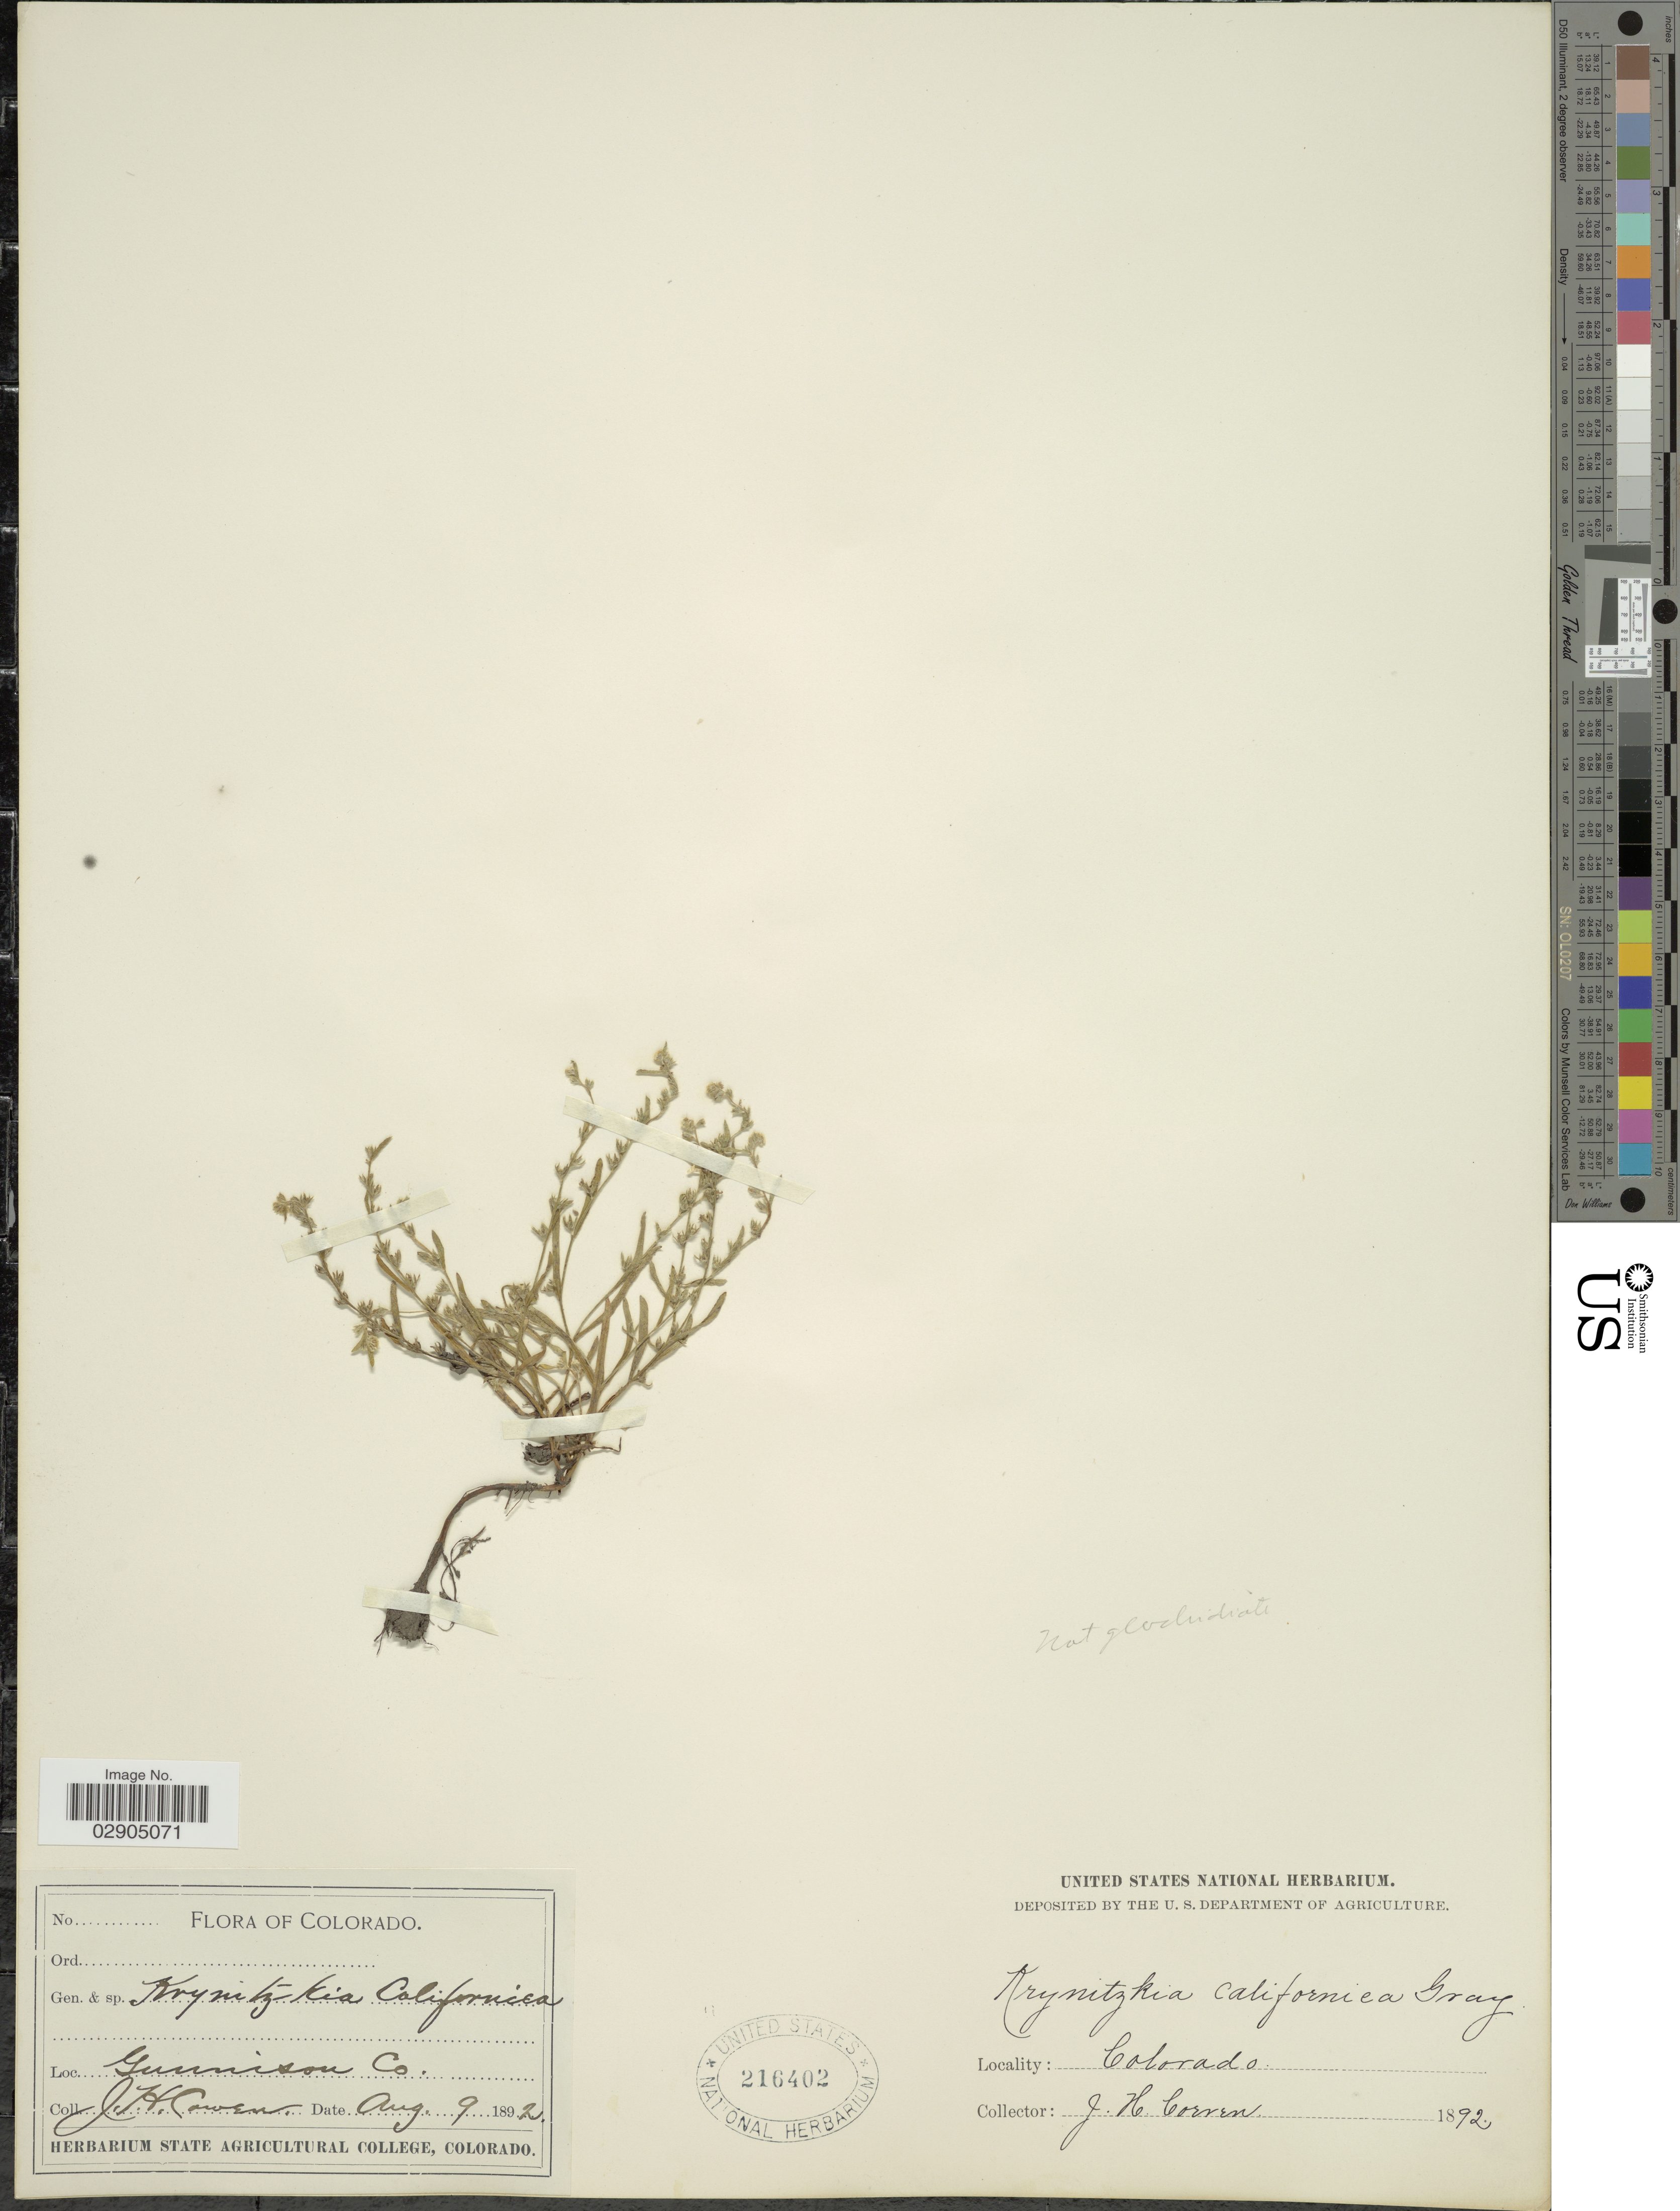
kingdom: Plantae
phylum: Tracheophyta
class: Magnoliopsida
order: Boraginales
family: Boraginaceae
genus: Allocarya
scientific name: Allocarya californica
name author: (Fisch. & C.A. Mey.) Greene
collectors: J. H. Cowen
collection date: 1892-08-09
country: United States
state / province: Colorado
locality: Gunnison Co.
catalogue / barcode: US 216402